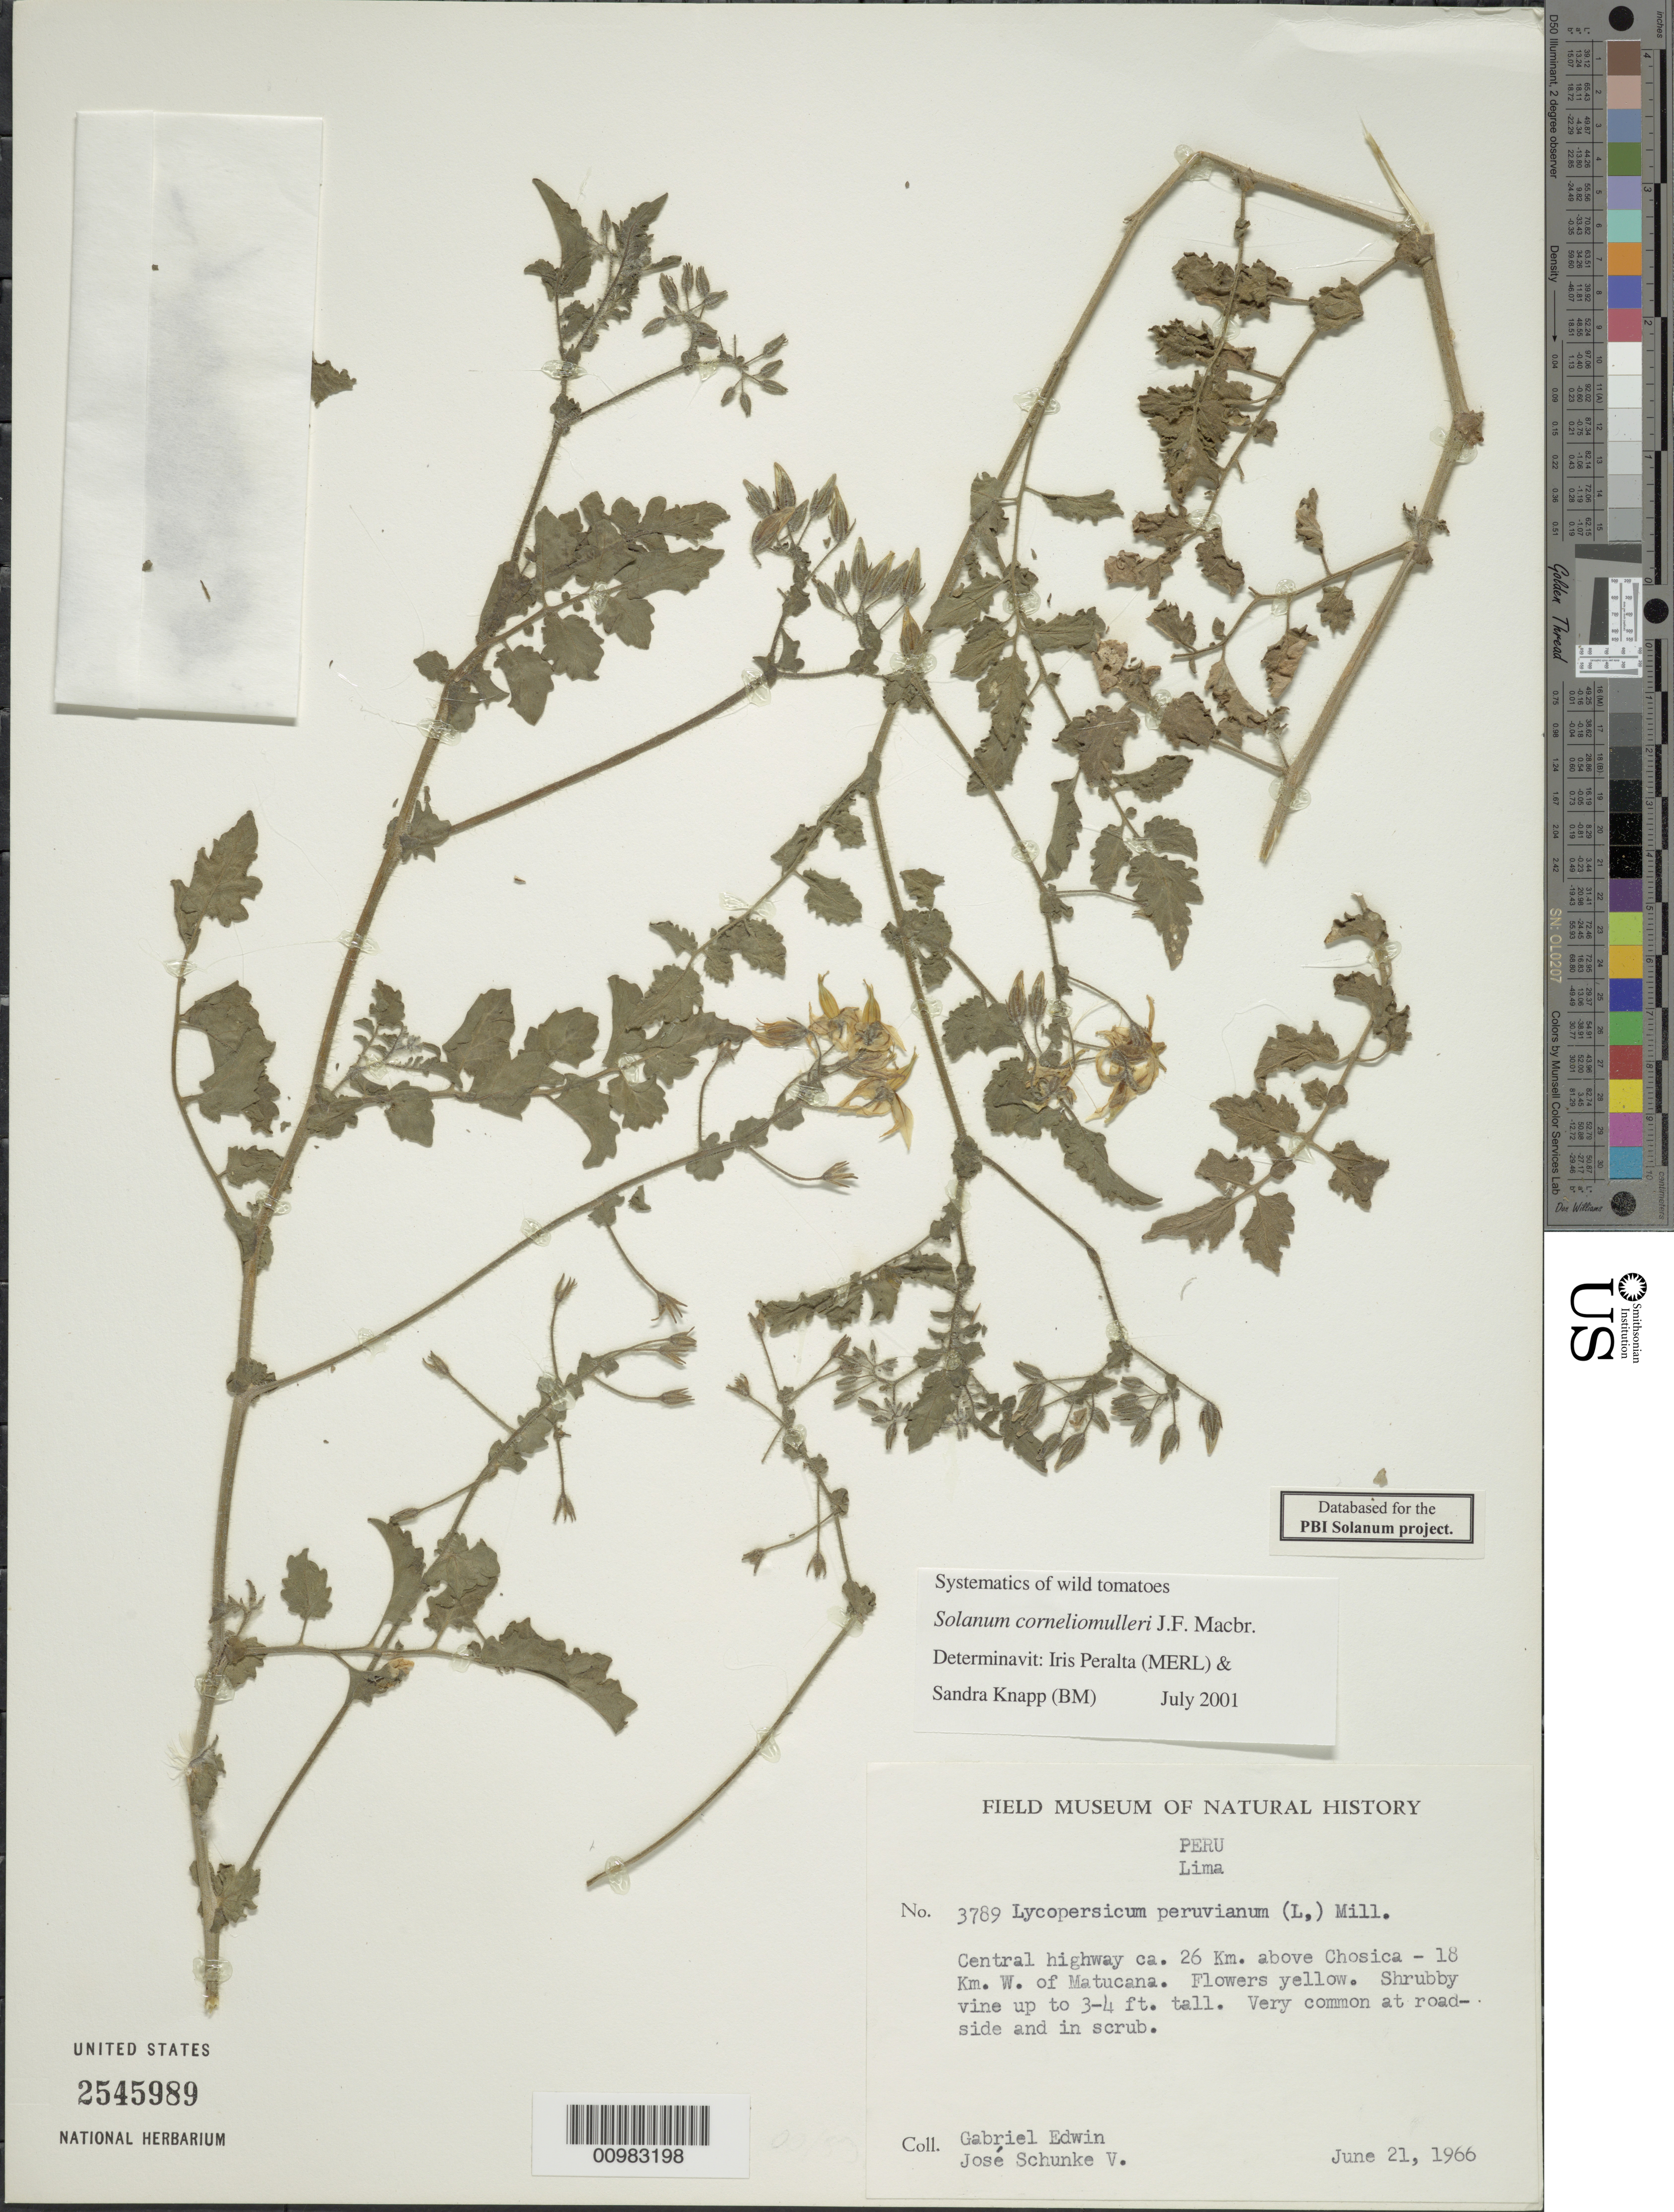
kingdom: Plantae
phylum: Tracheophyta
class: Magnoliopsida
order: Solanales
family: Solanaceae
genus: Solanum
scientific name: Solanum corneliomulleri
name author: J.F. Macbr.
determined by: Peralta, Iris E.; Knapp, S. D.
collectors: G. Edwin & J. Schunke Vigo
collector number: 3789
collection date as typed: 21 Jun 1966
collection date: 1966-06-21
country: Peru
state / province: Lima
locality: Central Highway ca. 26 km above Chosica, 18 km W of Matucana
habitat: roadside and in scrub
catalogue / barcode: US 2545989